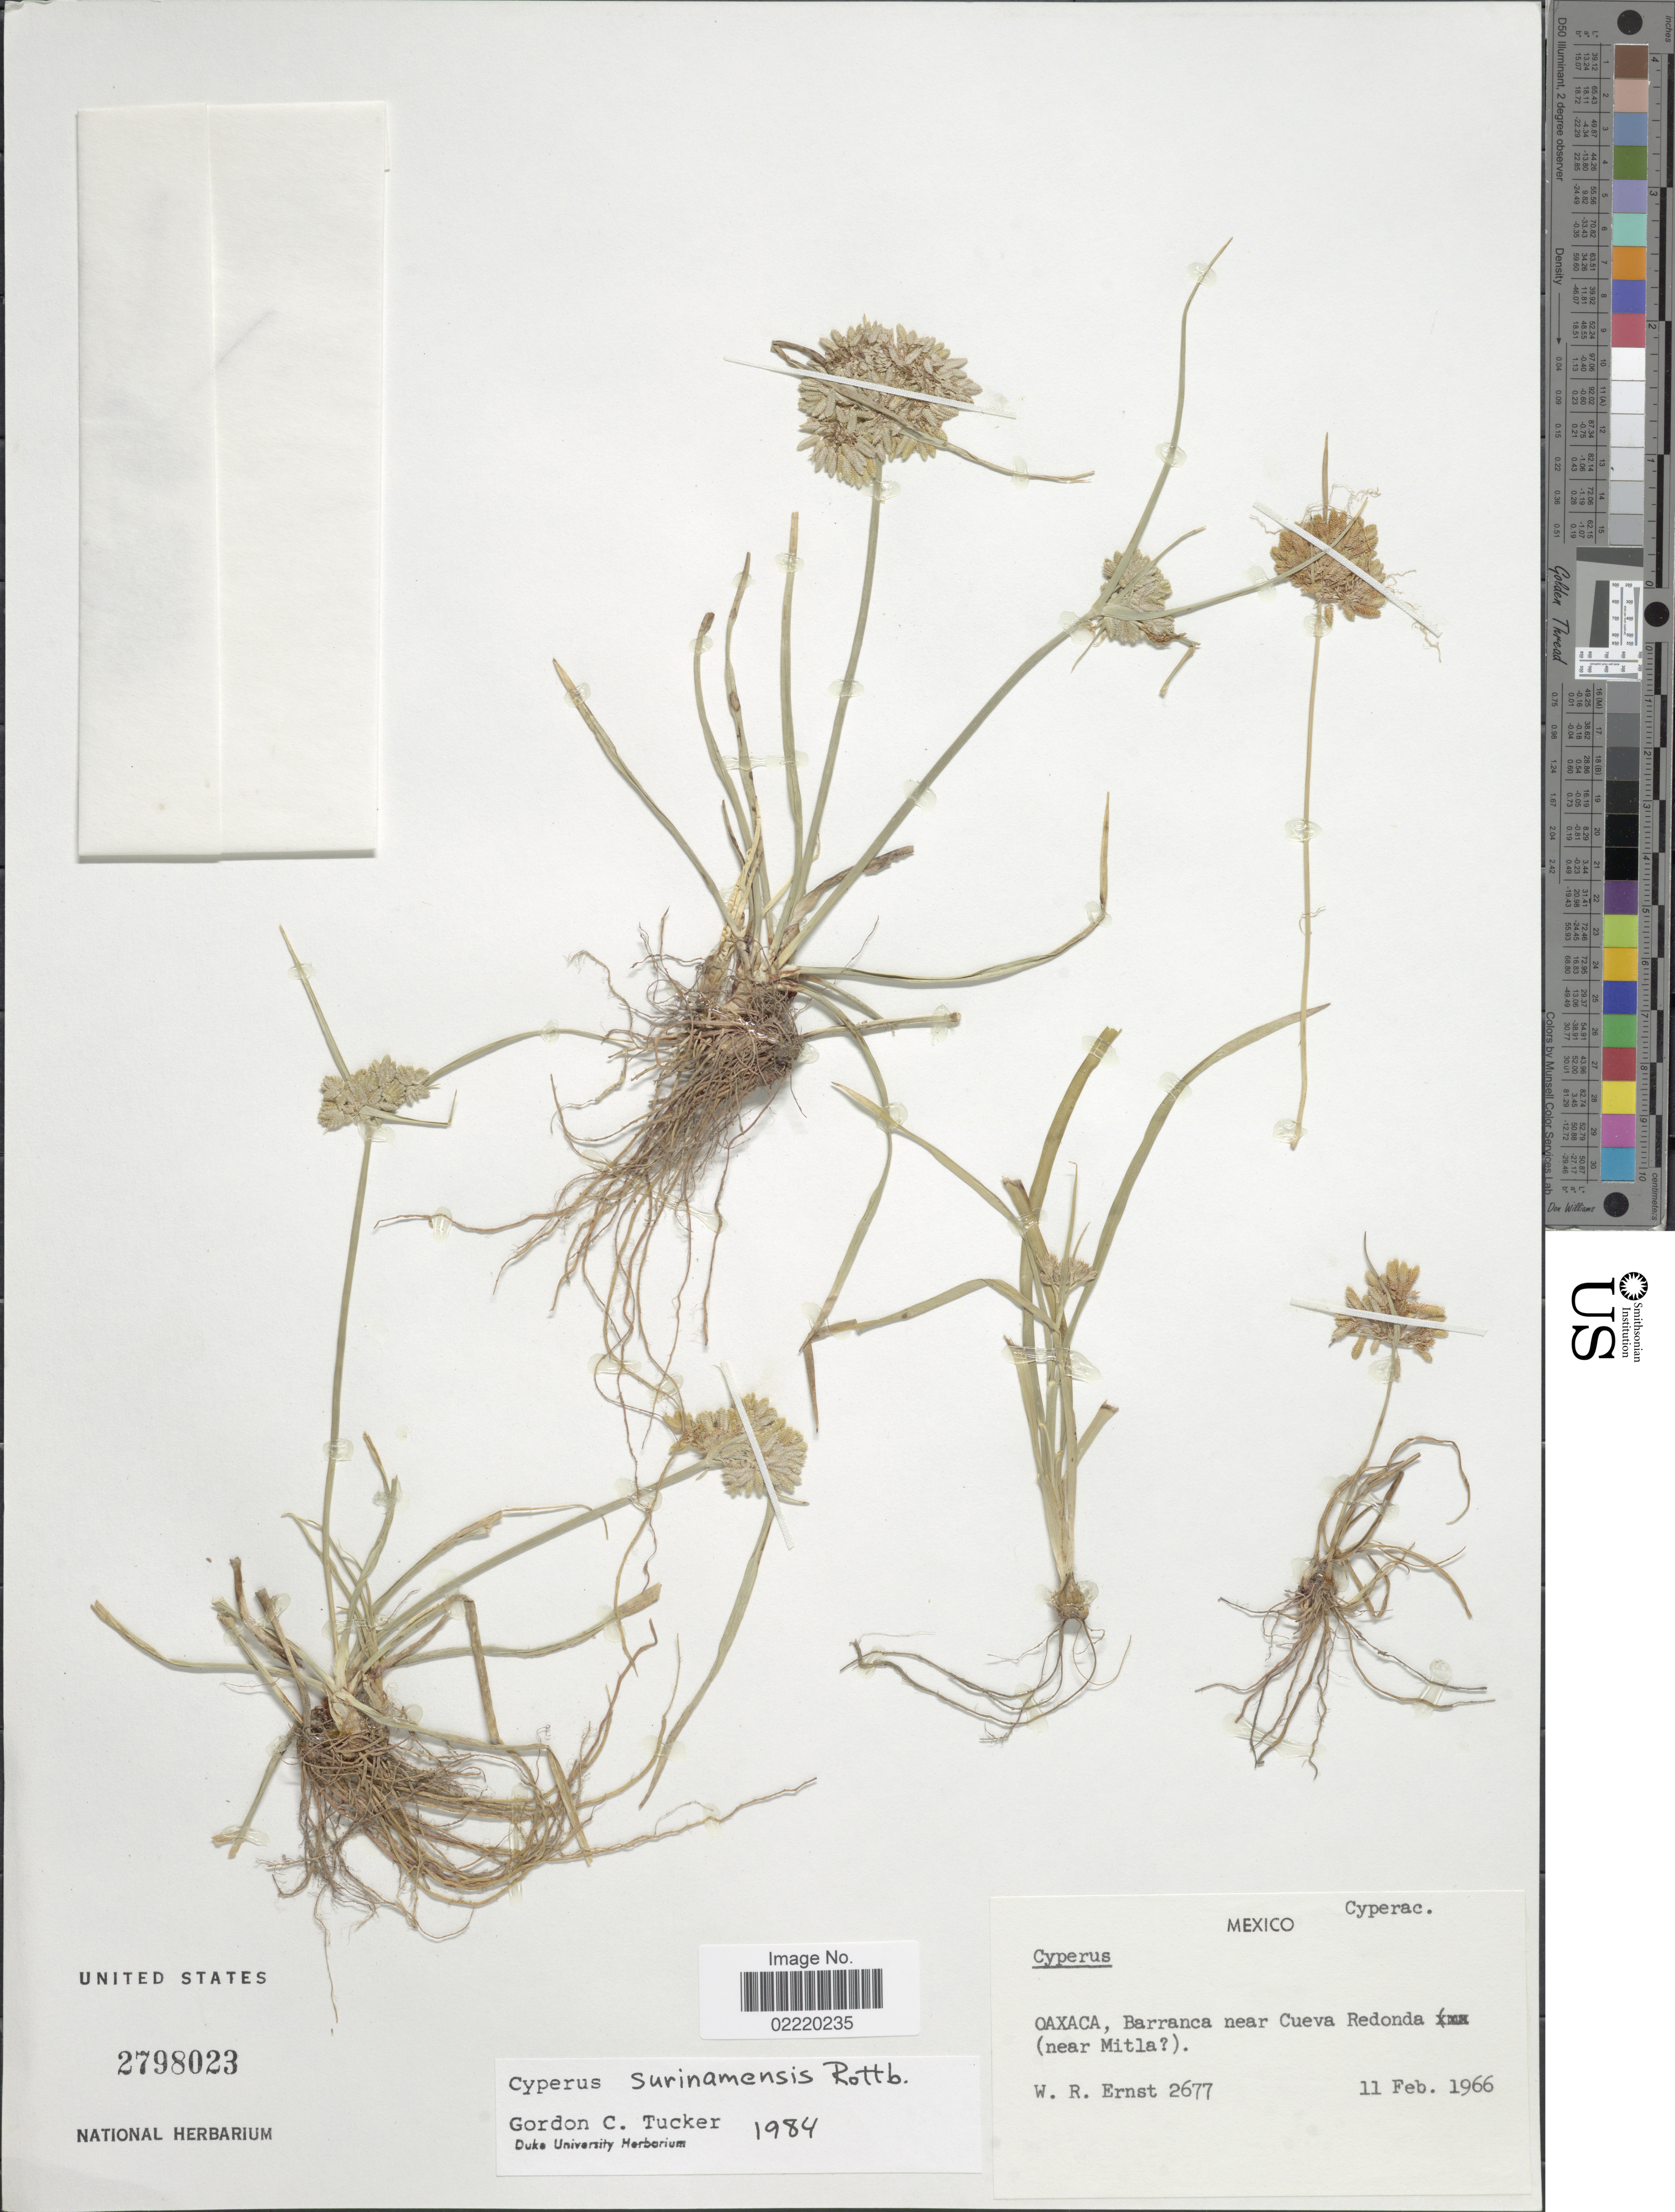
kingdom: Plantae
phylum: Tracheophyta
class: Liliopsida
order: Poales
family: Cyperaceae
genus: Cyperus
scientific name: Cyperus surinamensis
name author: Rottb.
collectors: W. R. Ernst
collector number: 2677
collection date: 1966-02-11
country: Mexico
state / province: Oaxaca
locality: Barranca near Cueva Redonda (near Mitla [unsure placement]).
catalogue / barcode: US 2798023